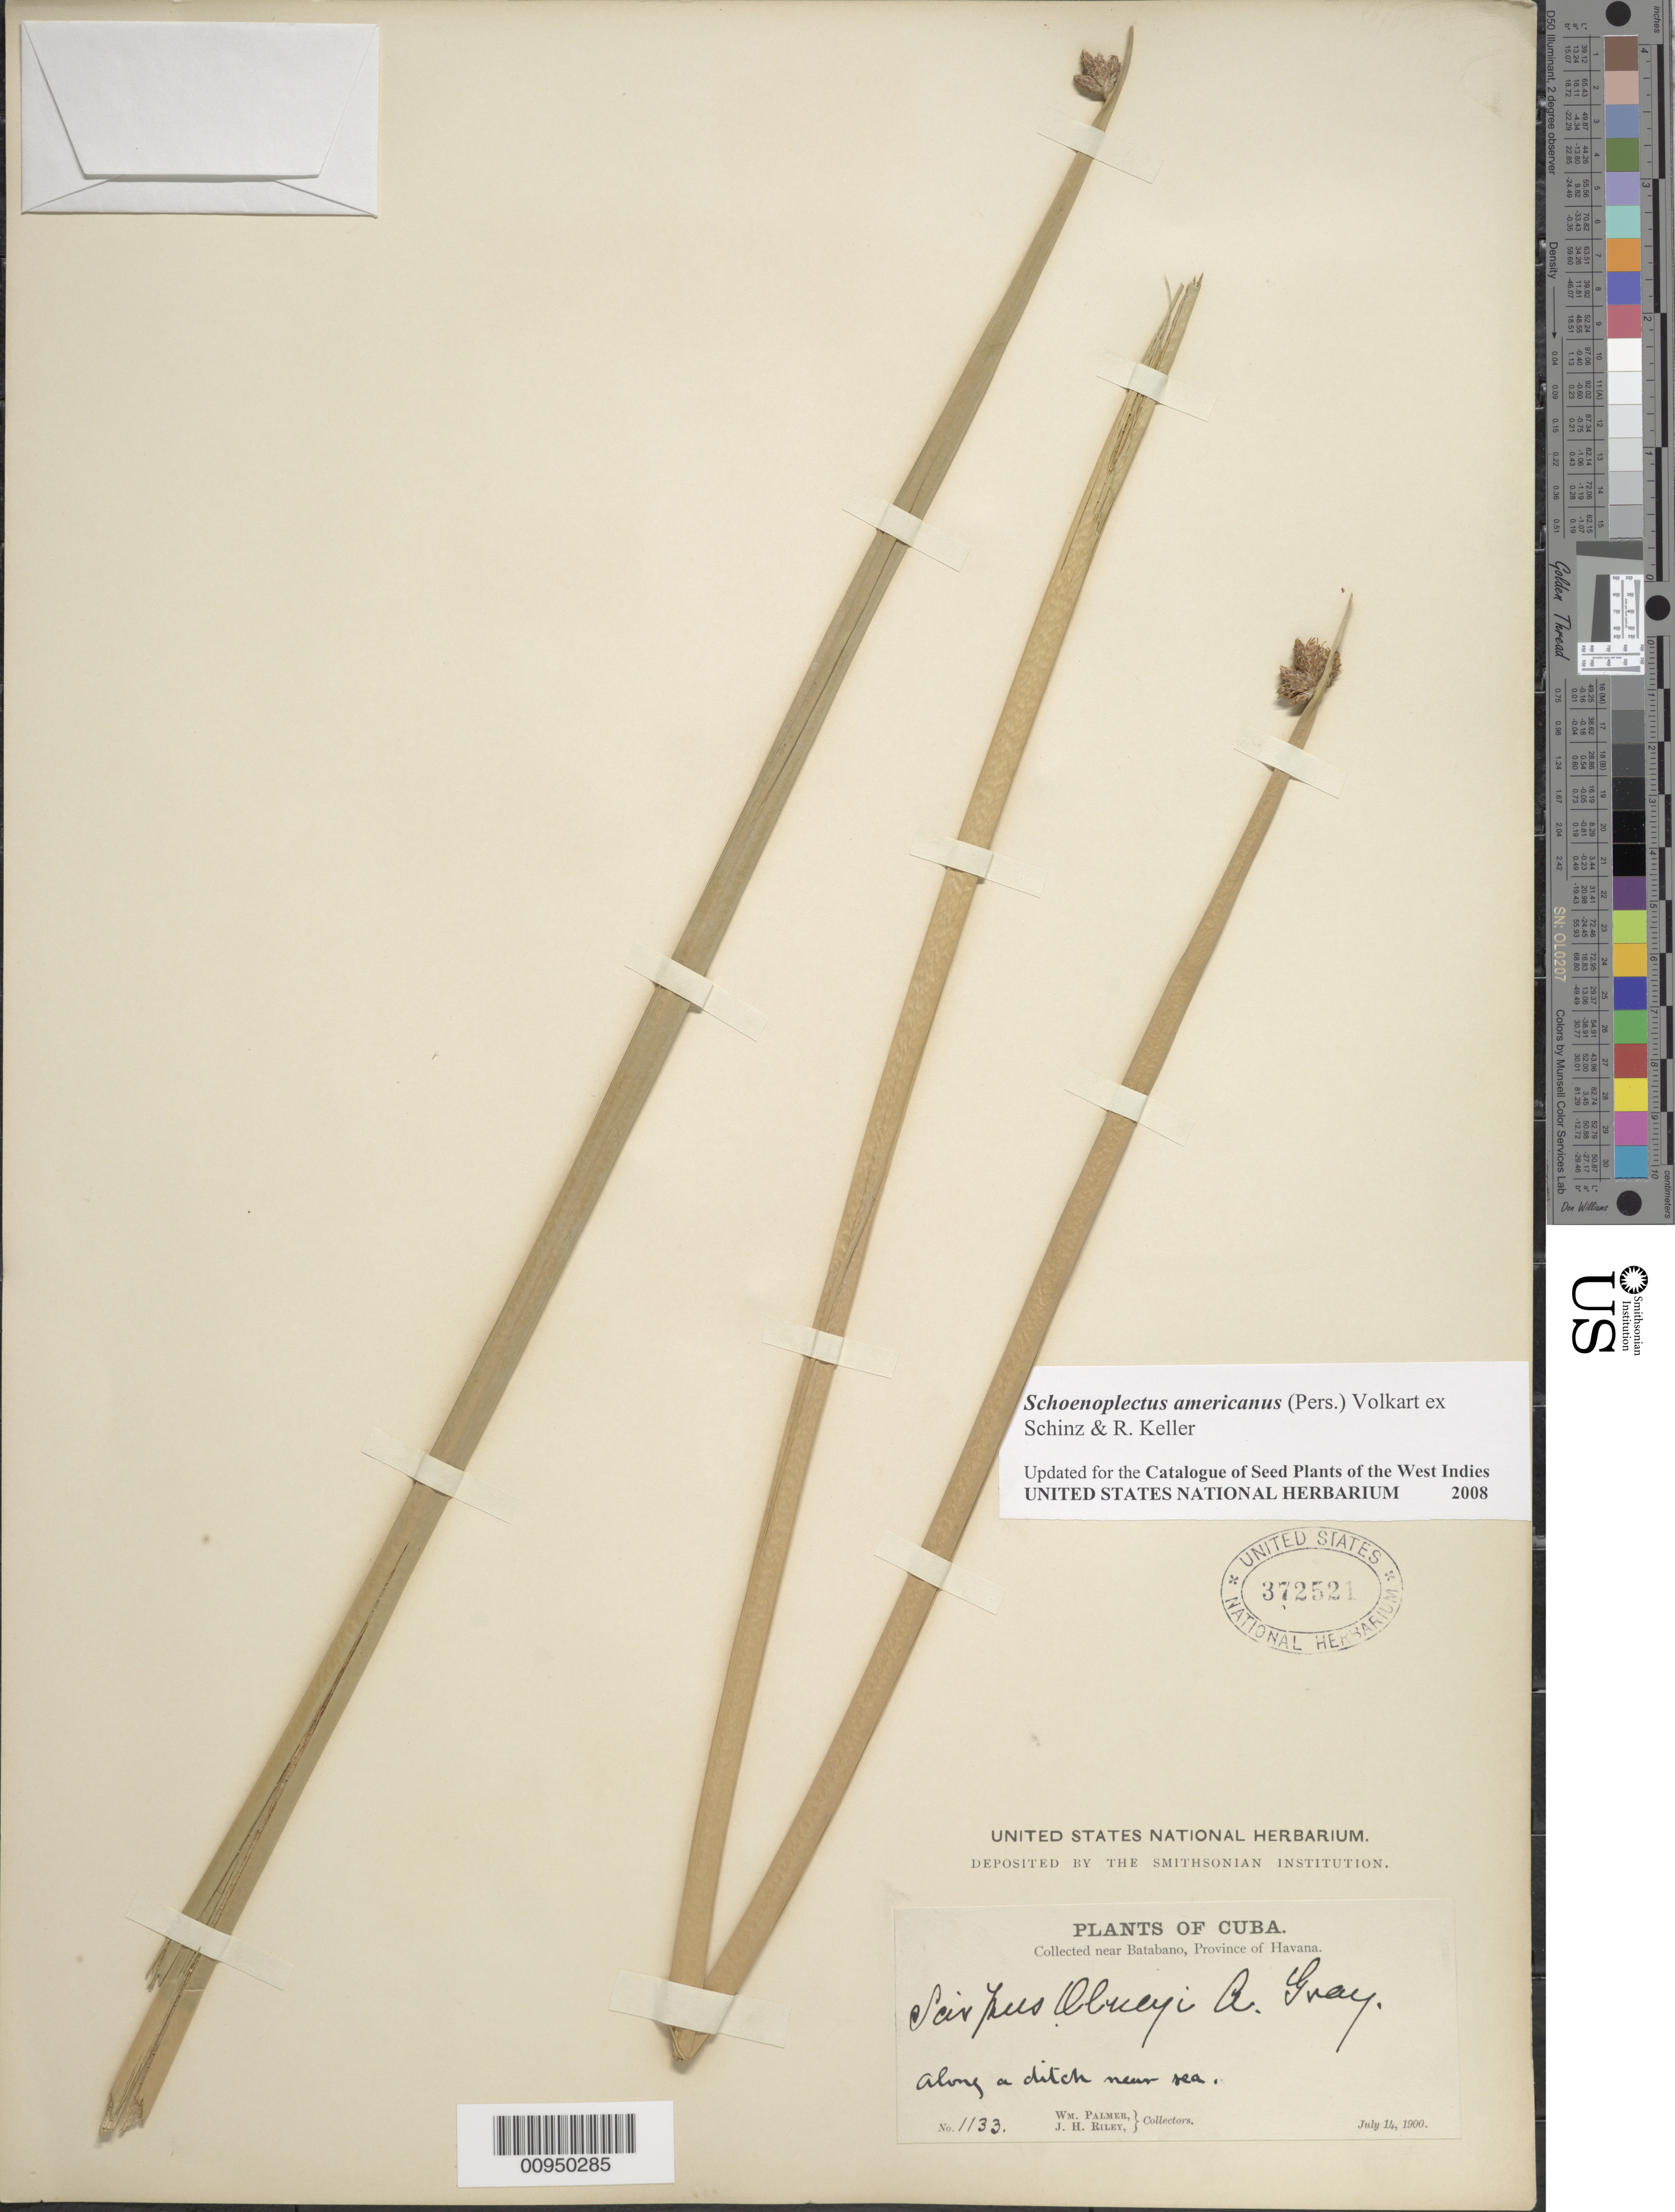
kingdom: Plantae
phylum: Tracheophyta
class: Liliopsida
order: Poales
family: Cyperaceae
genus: Schoenoplectus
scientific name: Schoenoplectus americanus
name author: (Pers.) Volkart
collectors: W. Palmer & J. H. Riley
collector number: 1133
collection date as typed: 11 Jul 1900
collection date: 1900-07-11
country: Cuba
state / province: La Habana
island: Cuba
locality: Batabano, near sea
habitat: Along a ditch near sea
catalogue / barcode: US 372521